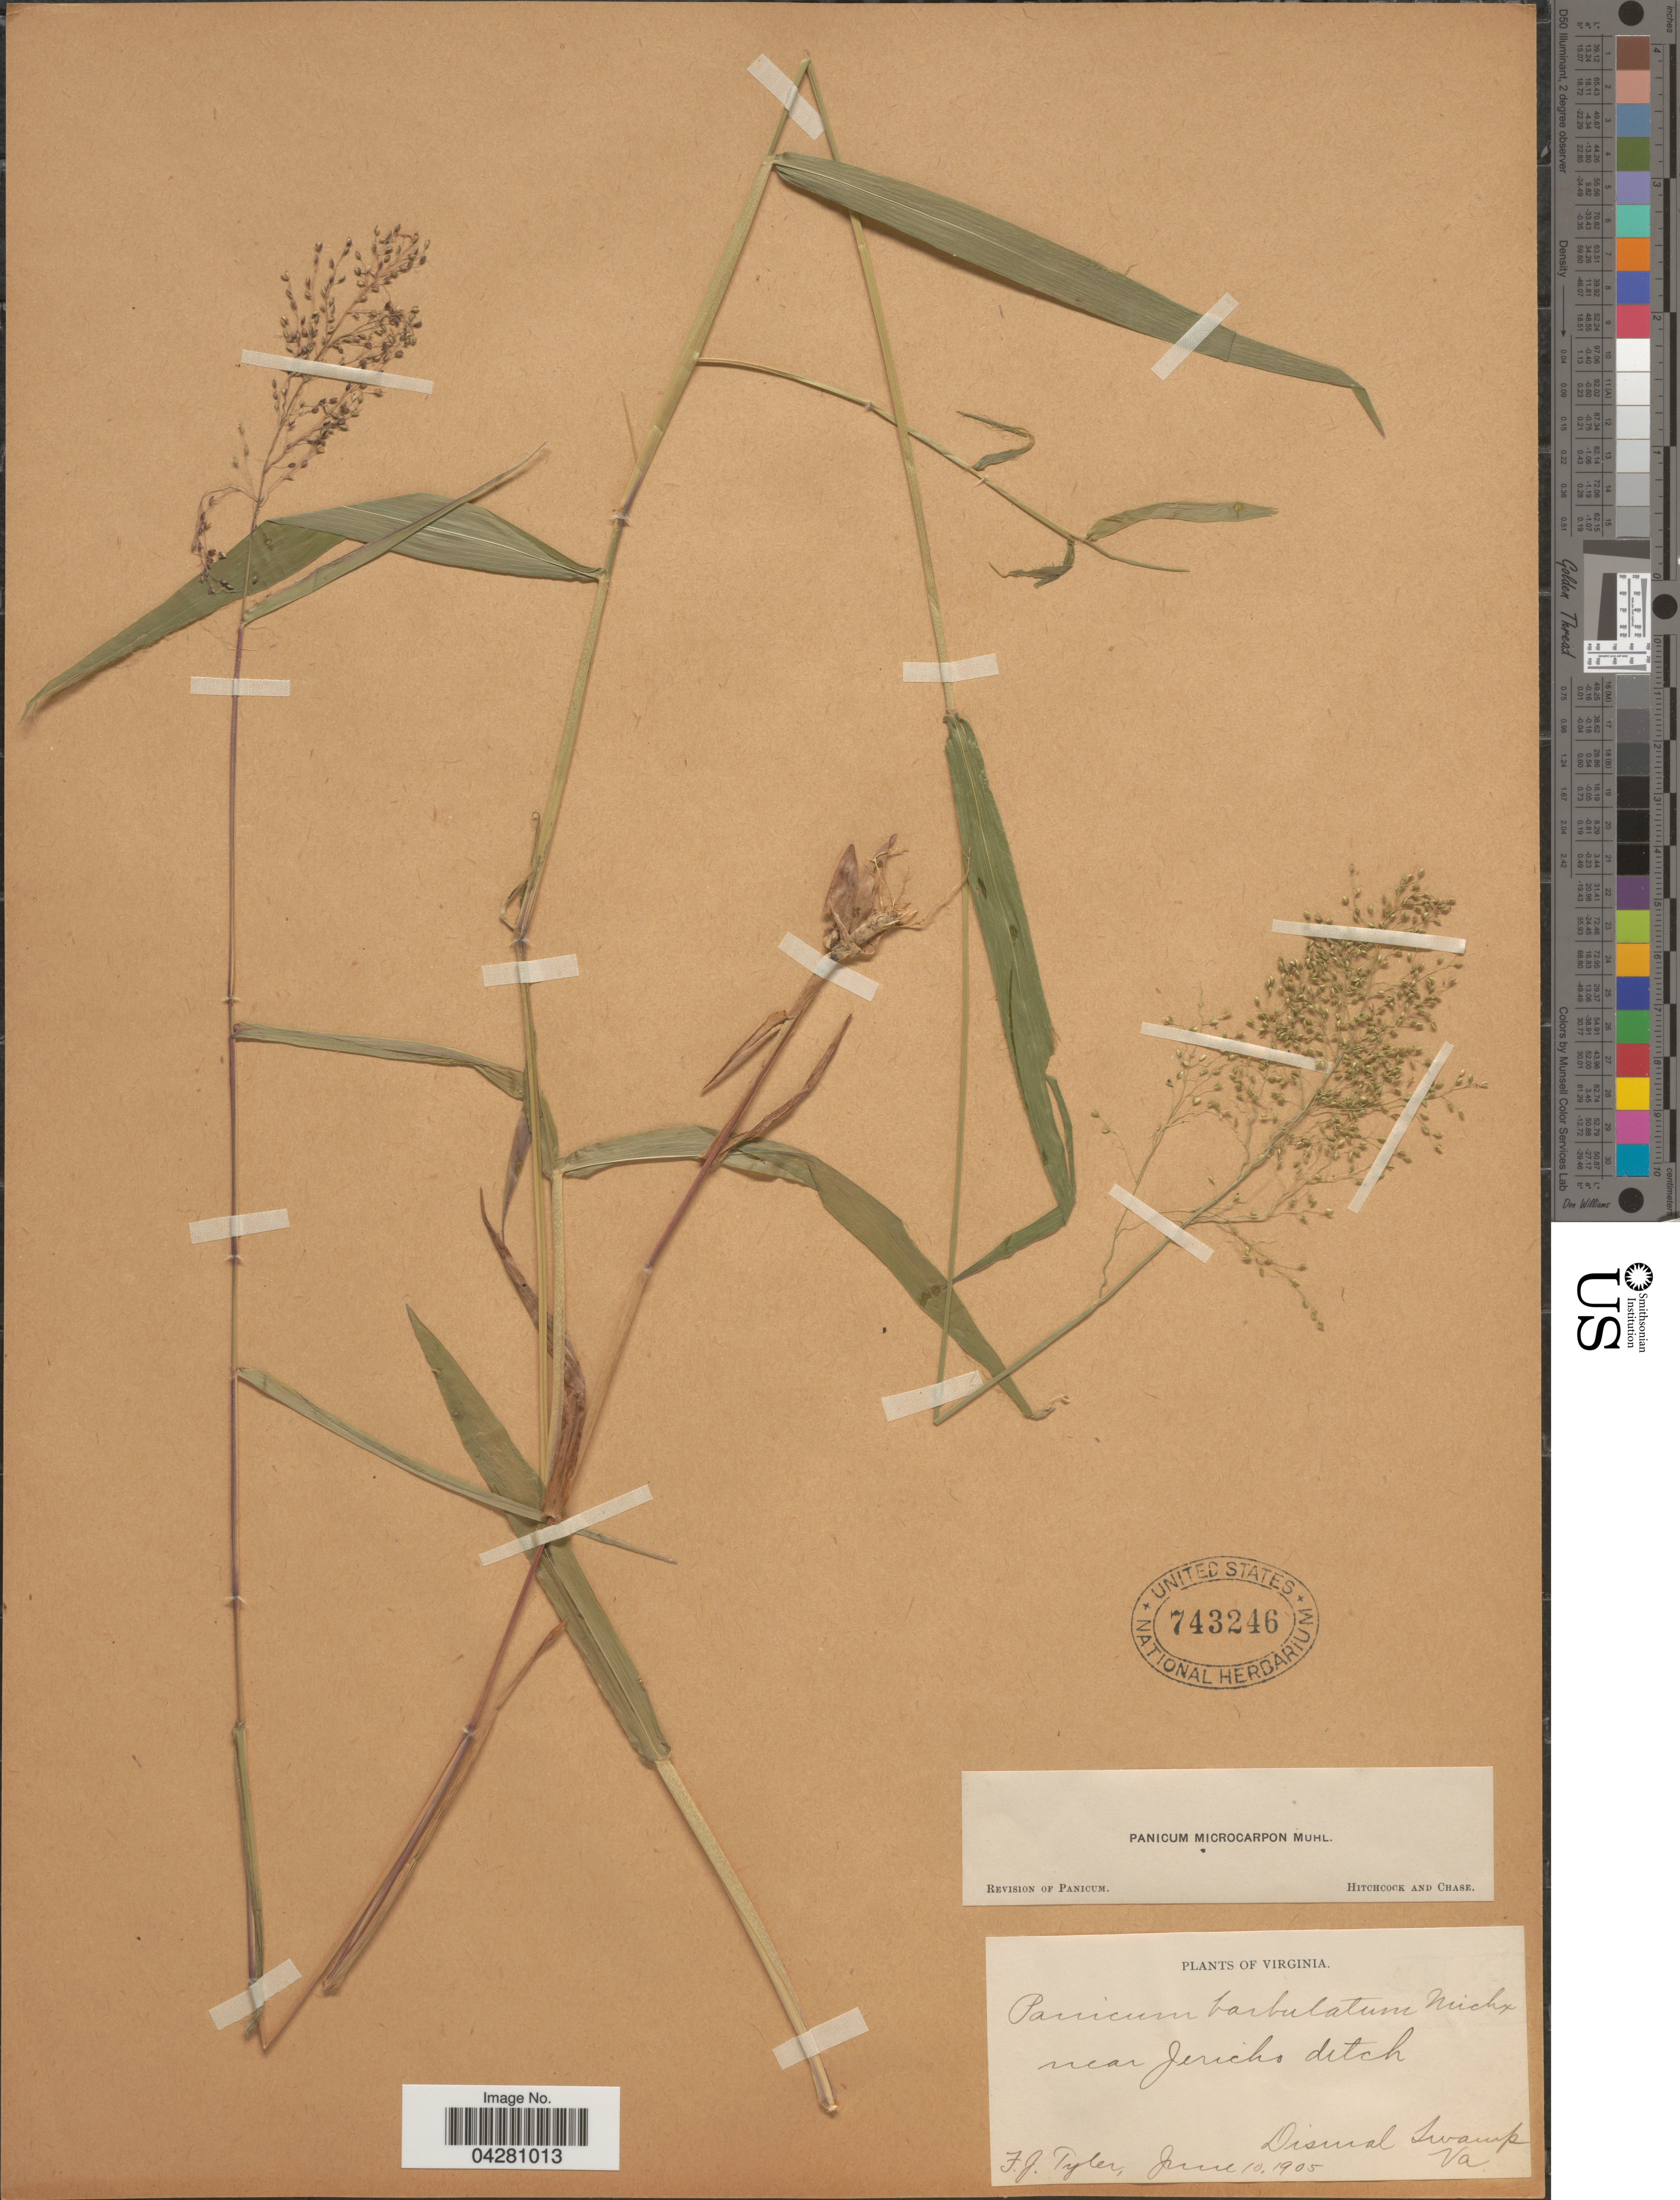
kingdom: Plantae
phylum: Tracheophyta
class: Liliopsida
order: Poales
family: Poaceae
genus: Dichanthelium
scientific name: Dichanthelium dichotomum var. dichotomum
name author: (L.) Gould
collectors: F. Tyler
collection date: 1905-06-10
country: United States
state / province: Virginia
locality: Near Jericho ditch. Dismal Swamp.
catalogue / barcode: US 743246